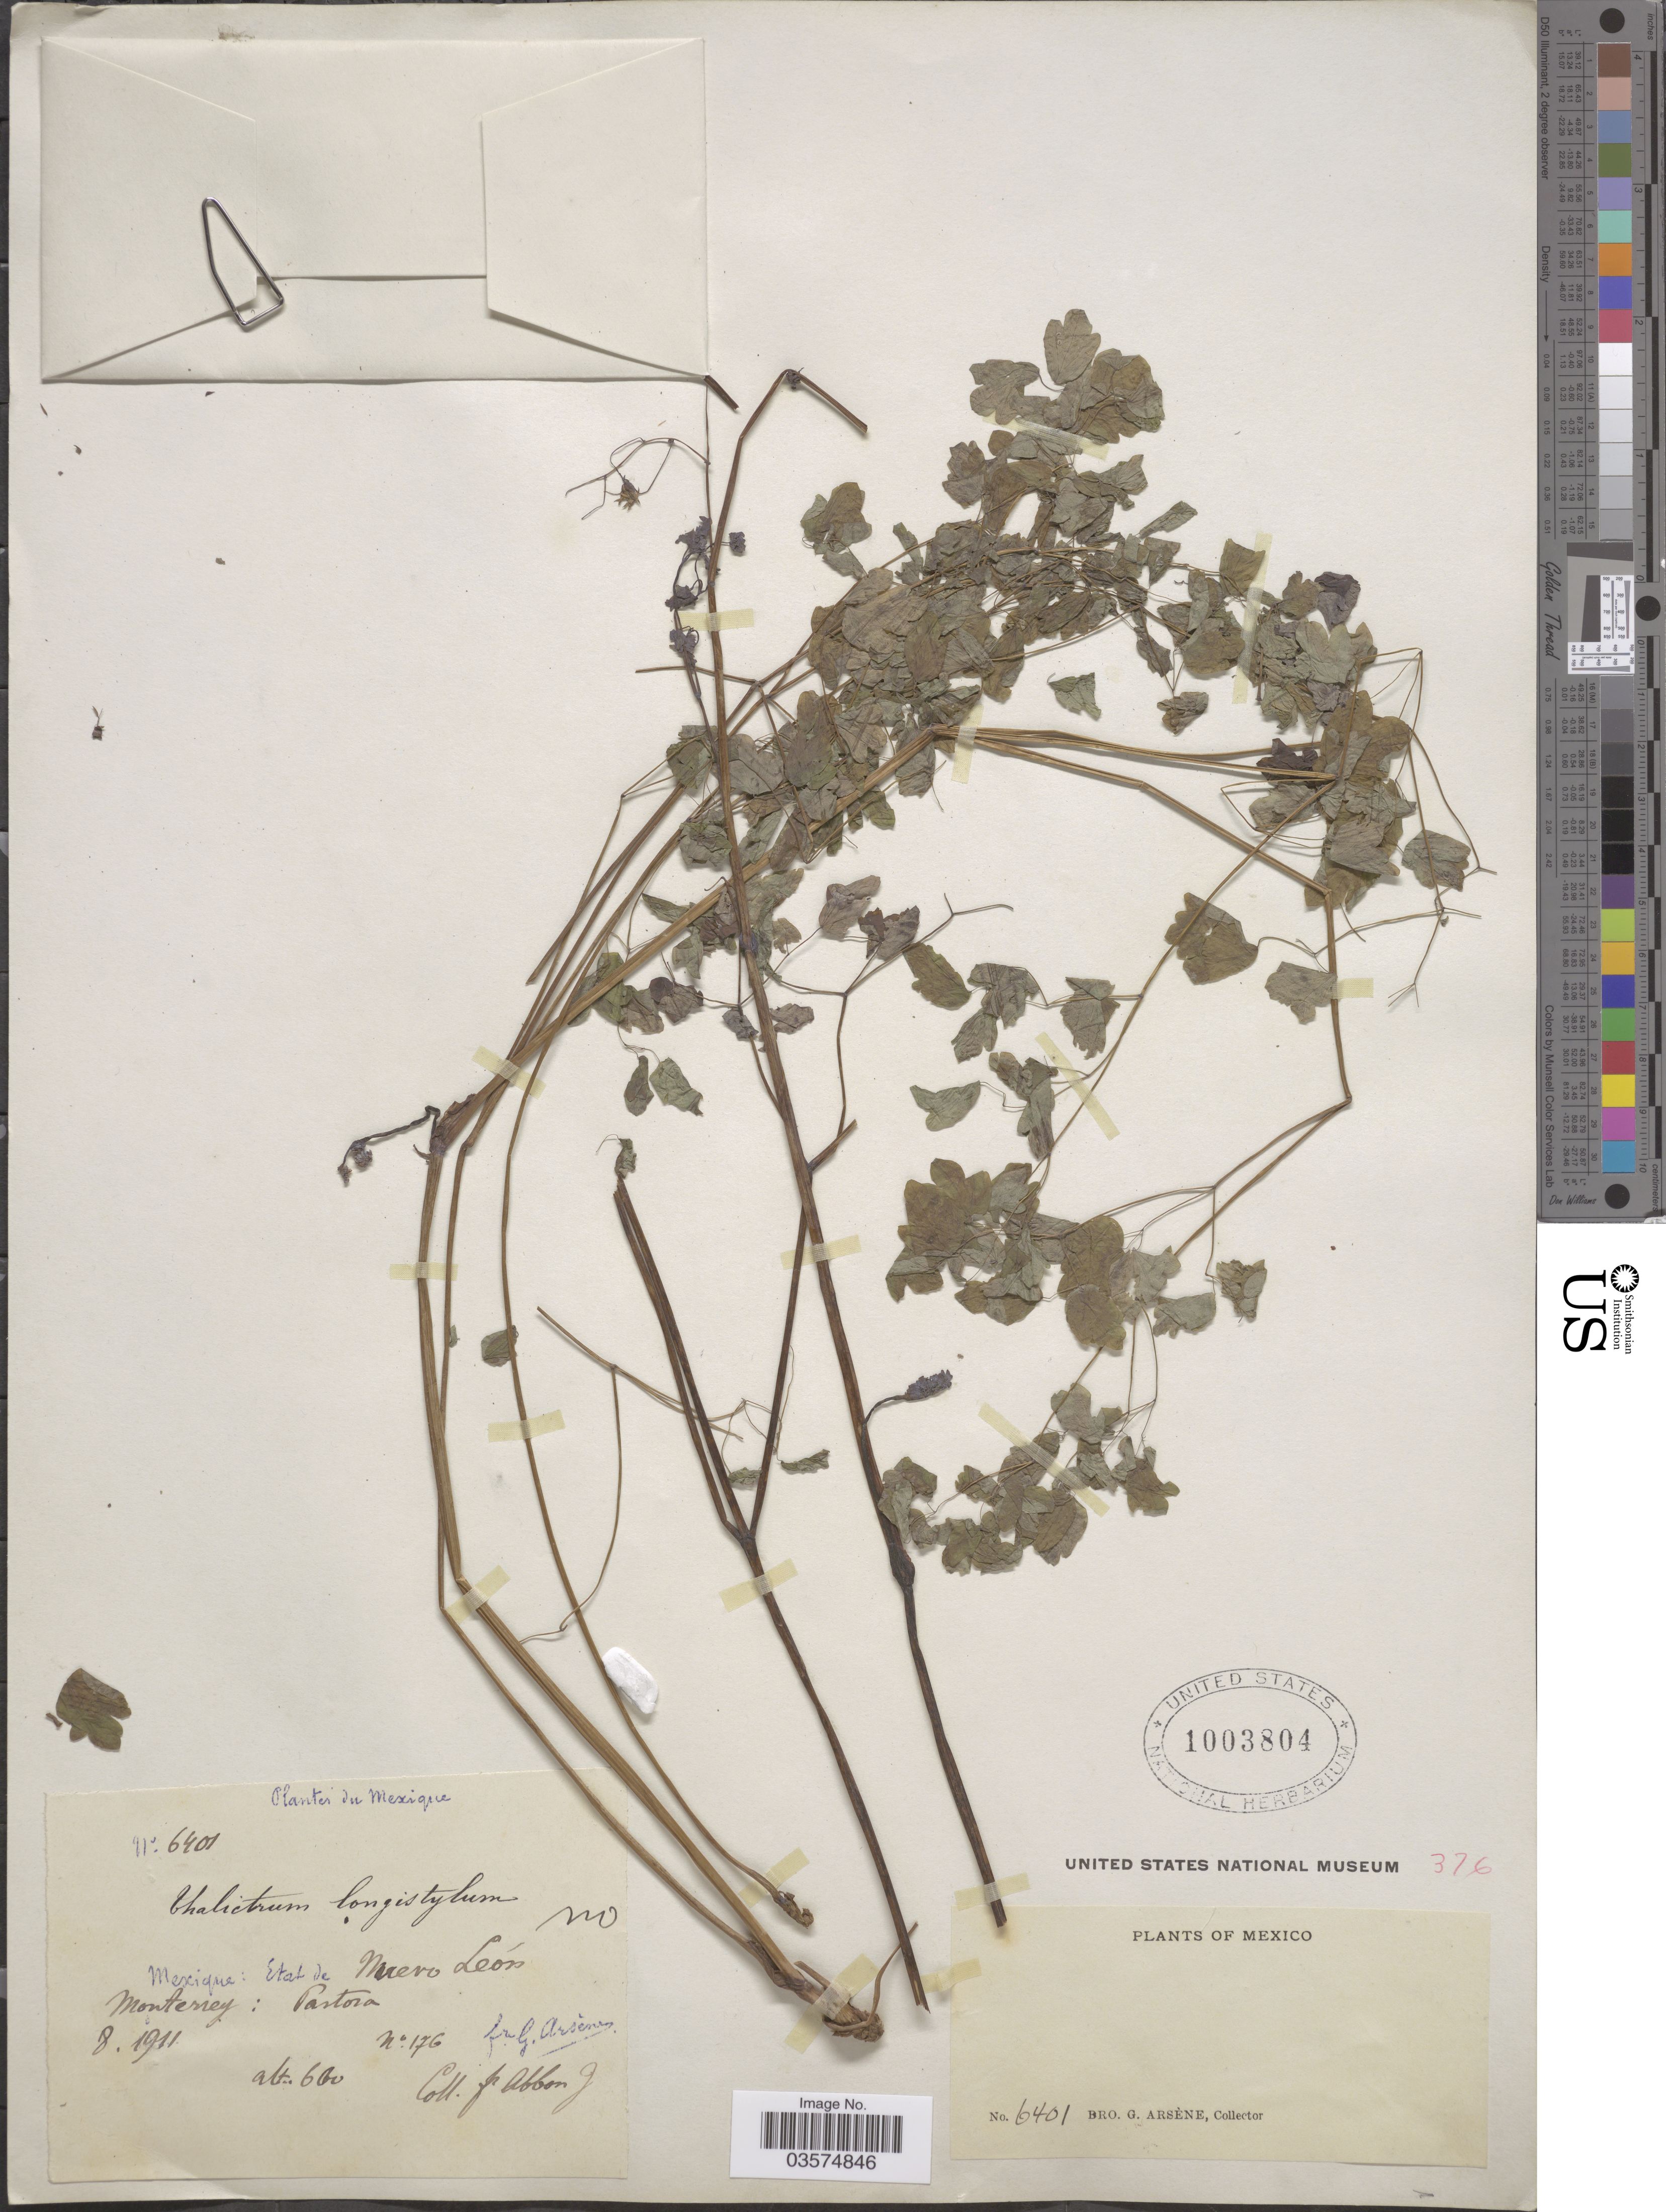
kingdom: Plantae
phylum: Tracheophyta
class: Magnoliopsida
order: Ranunculales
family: Ranunculaceae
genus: Thalictrum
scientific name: Thalictrum longistylum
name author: DC.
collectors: Bro. G. Arsène & Bro. Abbon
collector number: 6401/176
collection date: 1911-08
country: Mexico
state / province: Nuevo León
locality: Mexique: Estat de Nuevo León. Monterrey: Pastora.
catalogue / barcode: US 1003804